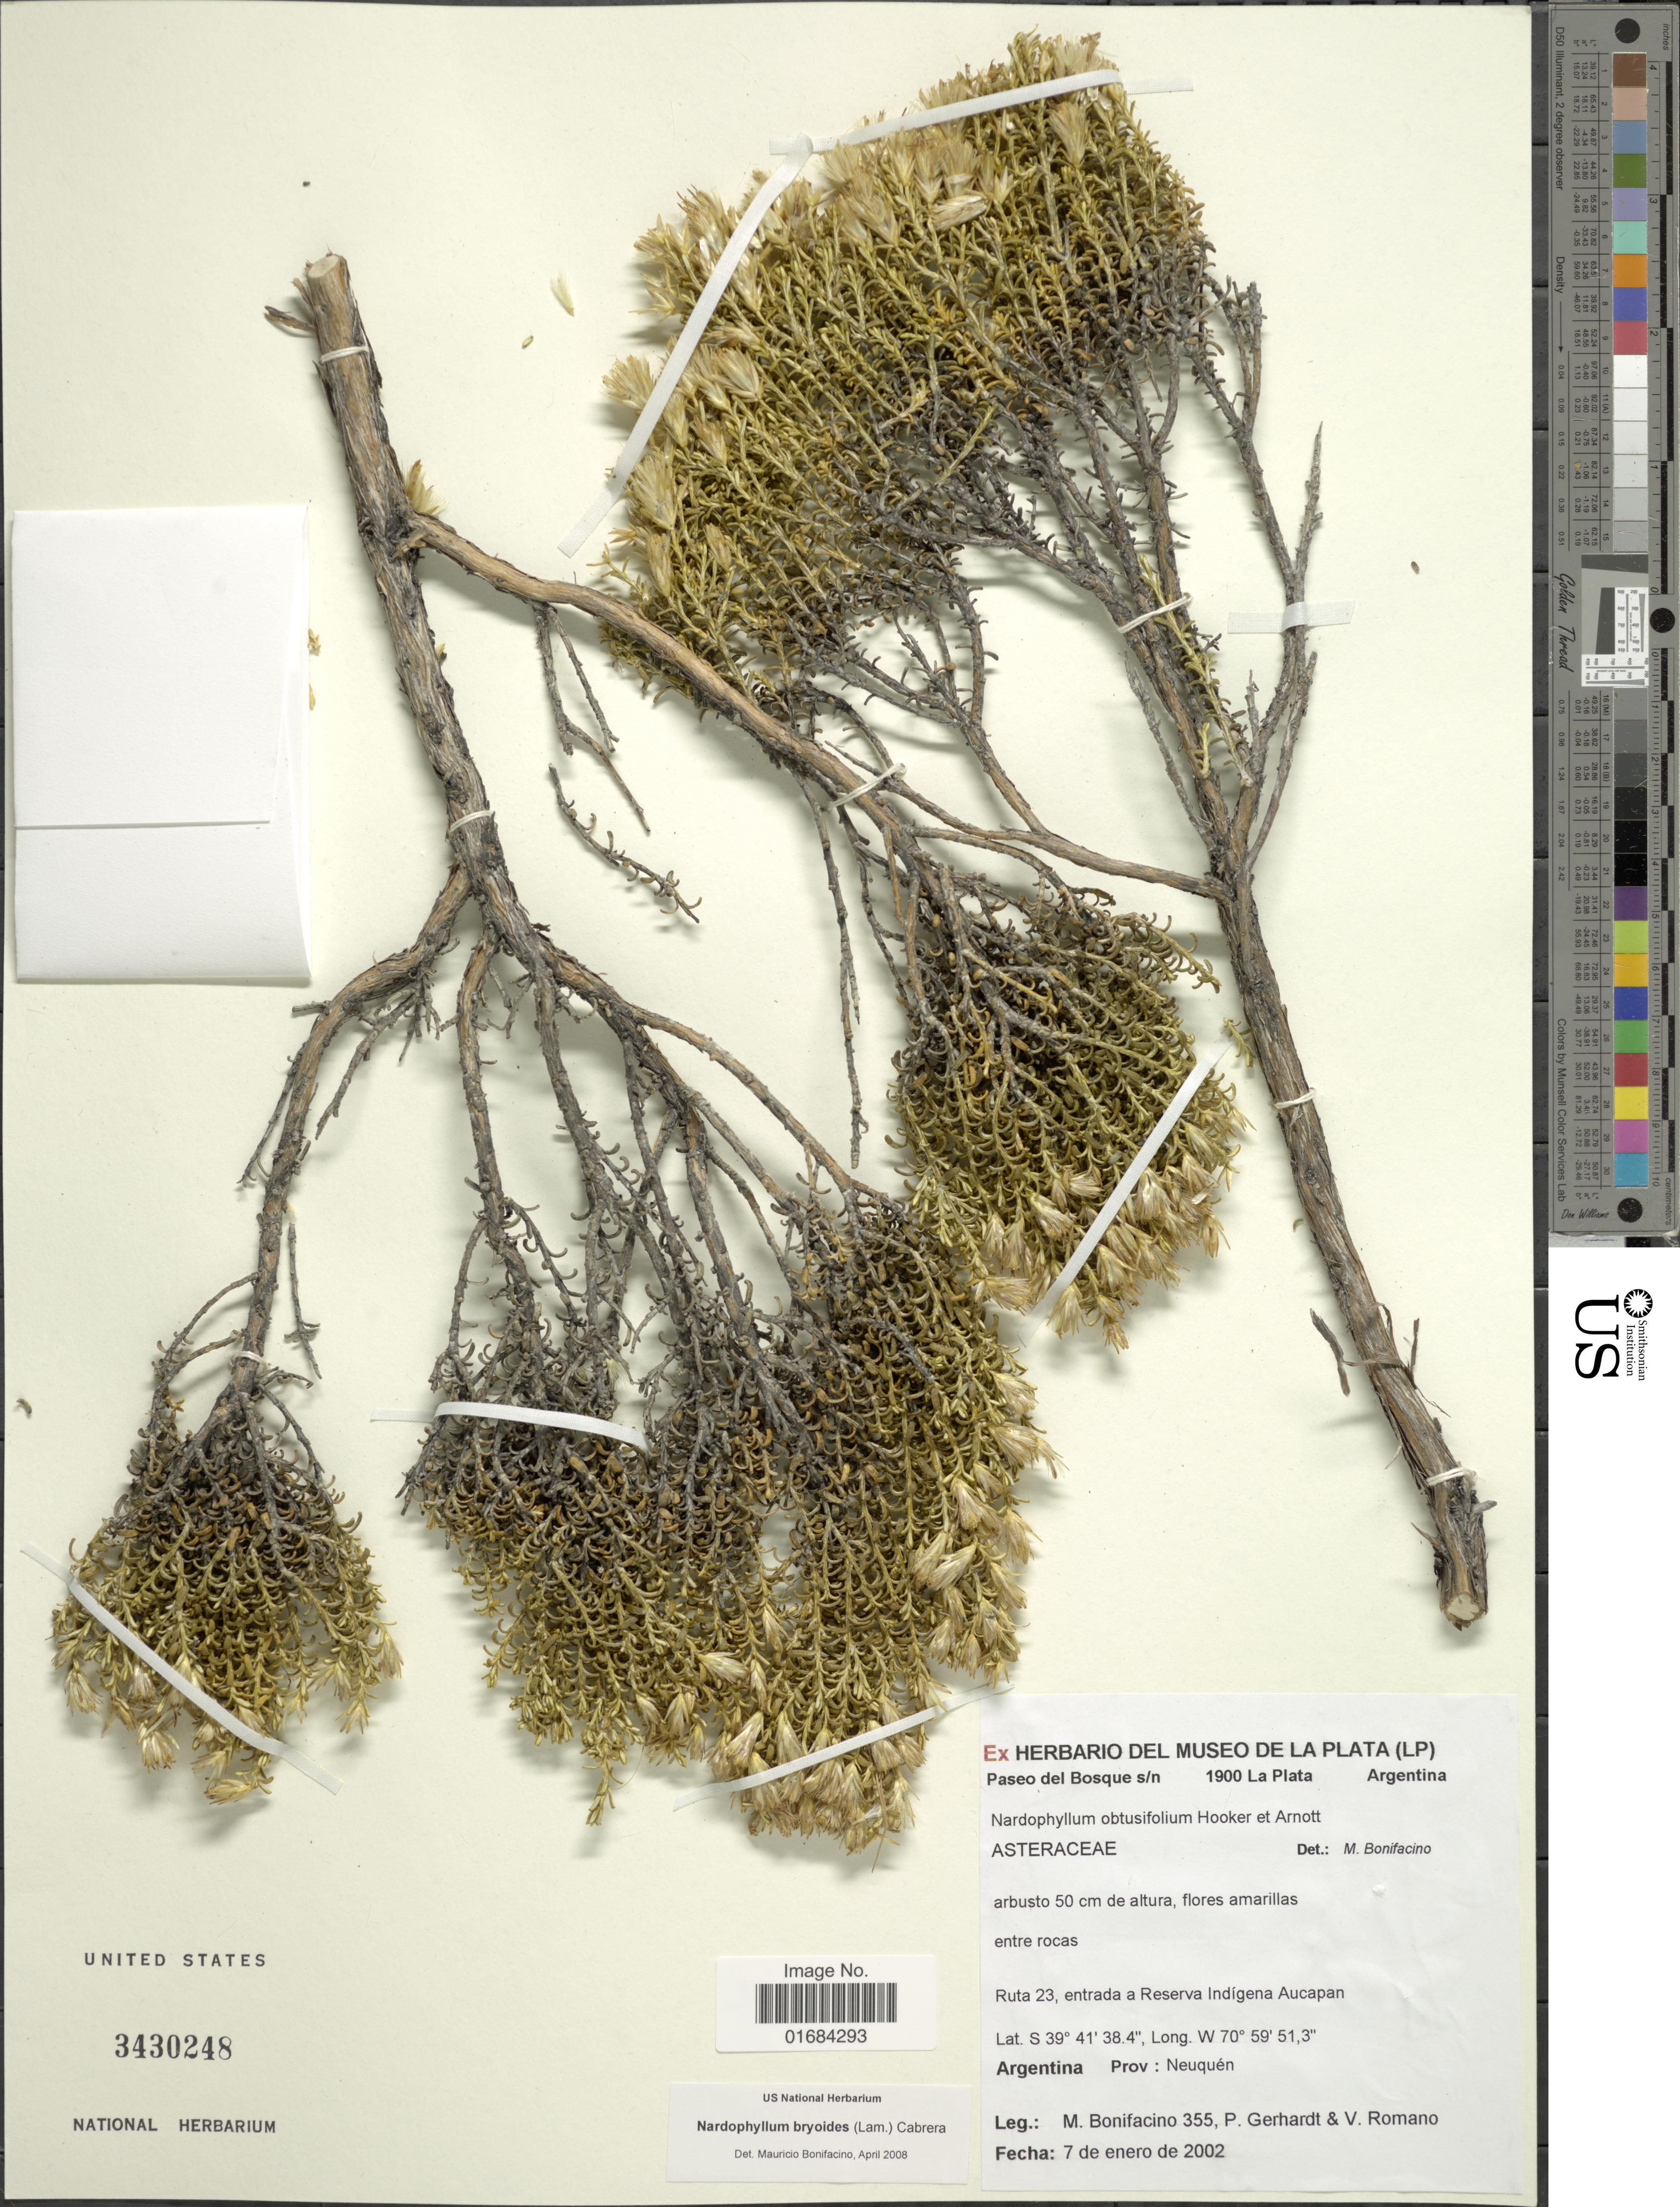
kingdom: Plantae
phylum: Tracheophyta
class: Magnoliopsida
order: Asterales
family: Asteraceae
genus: Nardophyllum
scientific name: Nardophyllum obtusifolium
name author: Hook. & Arn.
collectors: M. Bonifacino, P. Gerhardt & V. Romano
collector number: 0355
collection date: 2002-01-07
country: Argentina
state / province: Neuquen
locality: Ruta 23, entrada a Reserva Indigena Aucapan.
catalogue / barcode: US 3430248